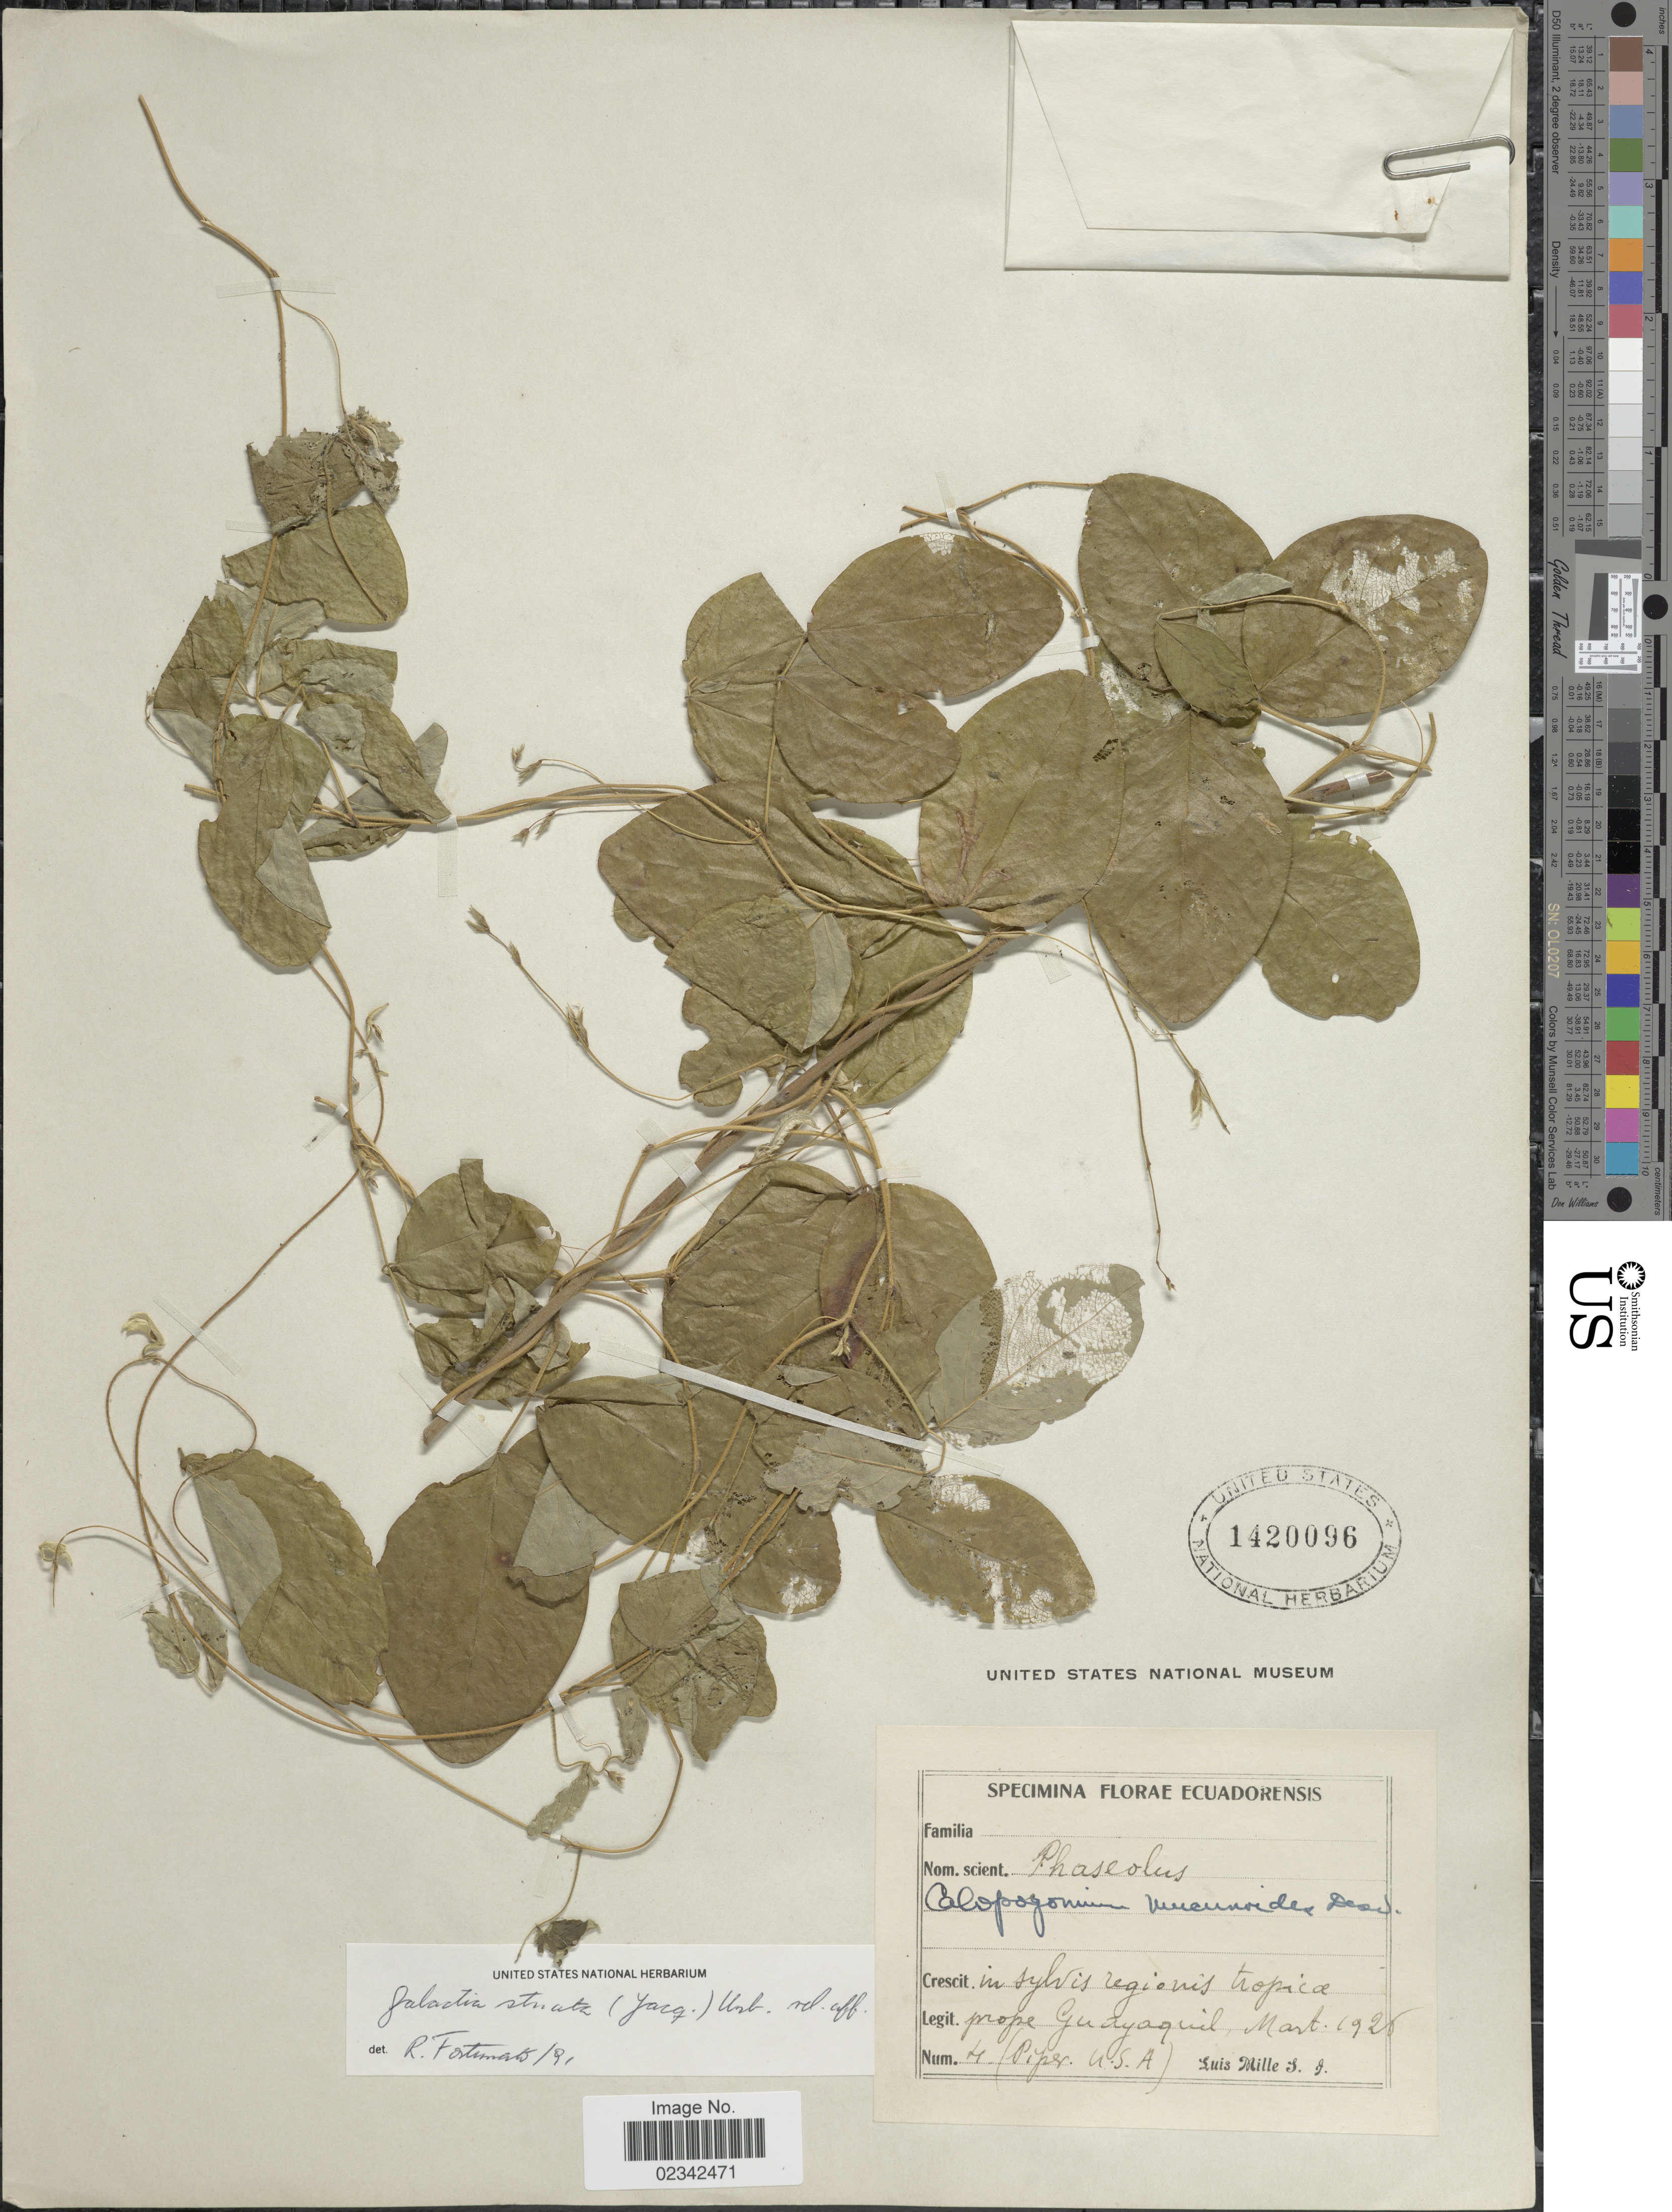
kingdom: Plantae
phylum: Tracheophyta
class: Magnoliopsida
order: Fabales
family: Fabaceae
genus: Galactia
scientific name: Galactia striata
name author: (Jacq.) Urb.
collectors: S. Mille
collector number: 4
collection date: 1926-03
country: Ecuador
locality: Prope Guayaquil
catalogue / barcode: US 1420096